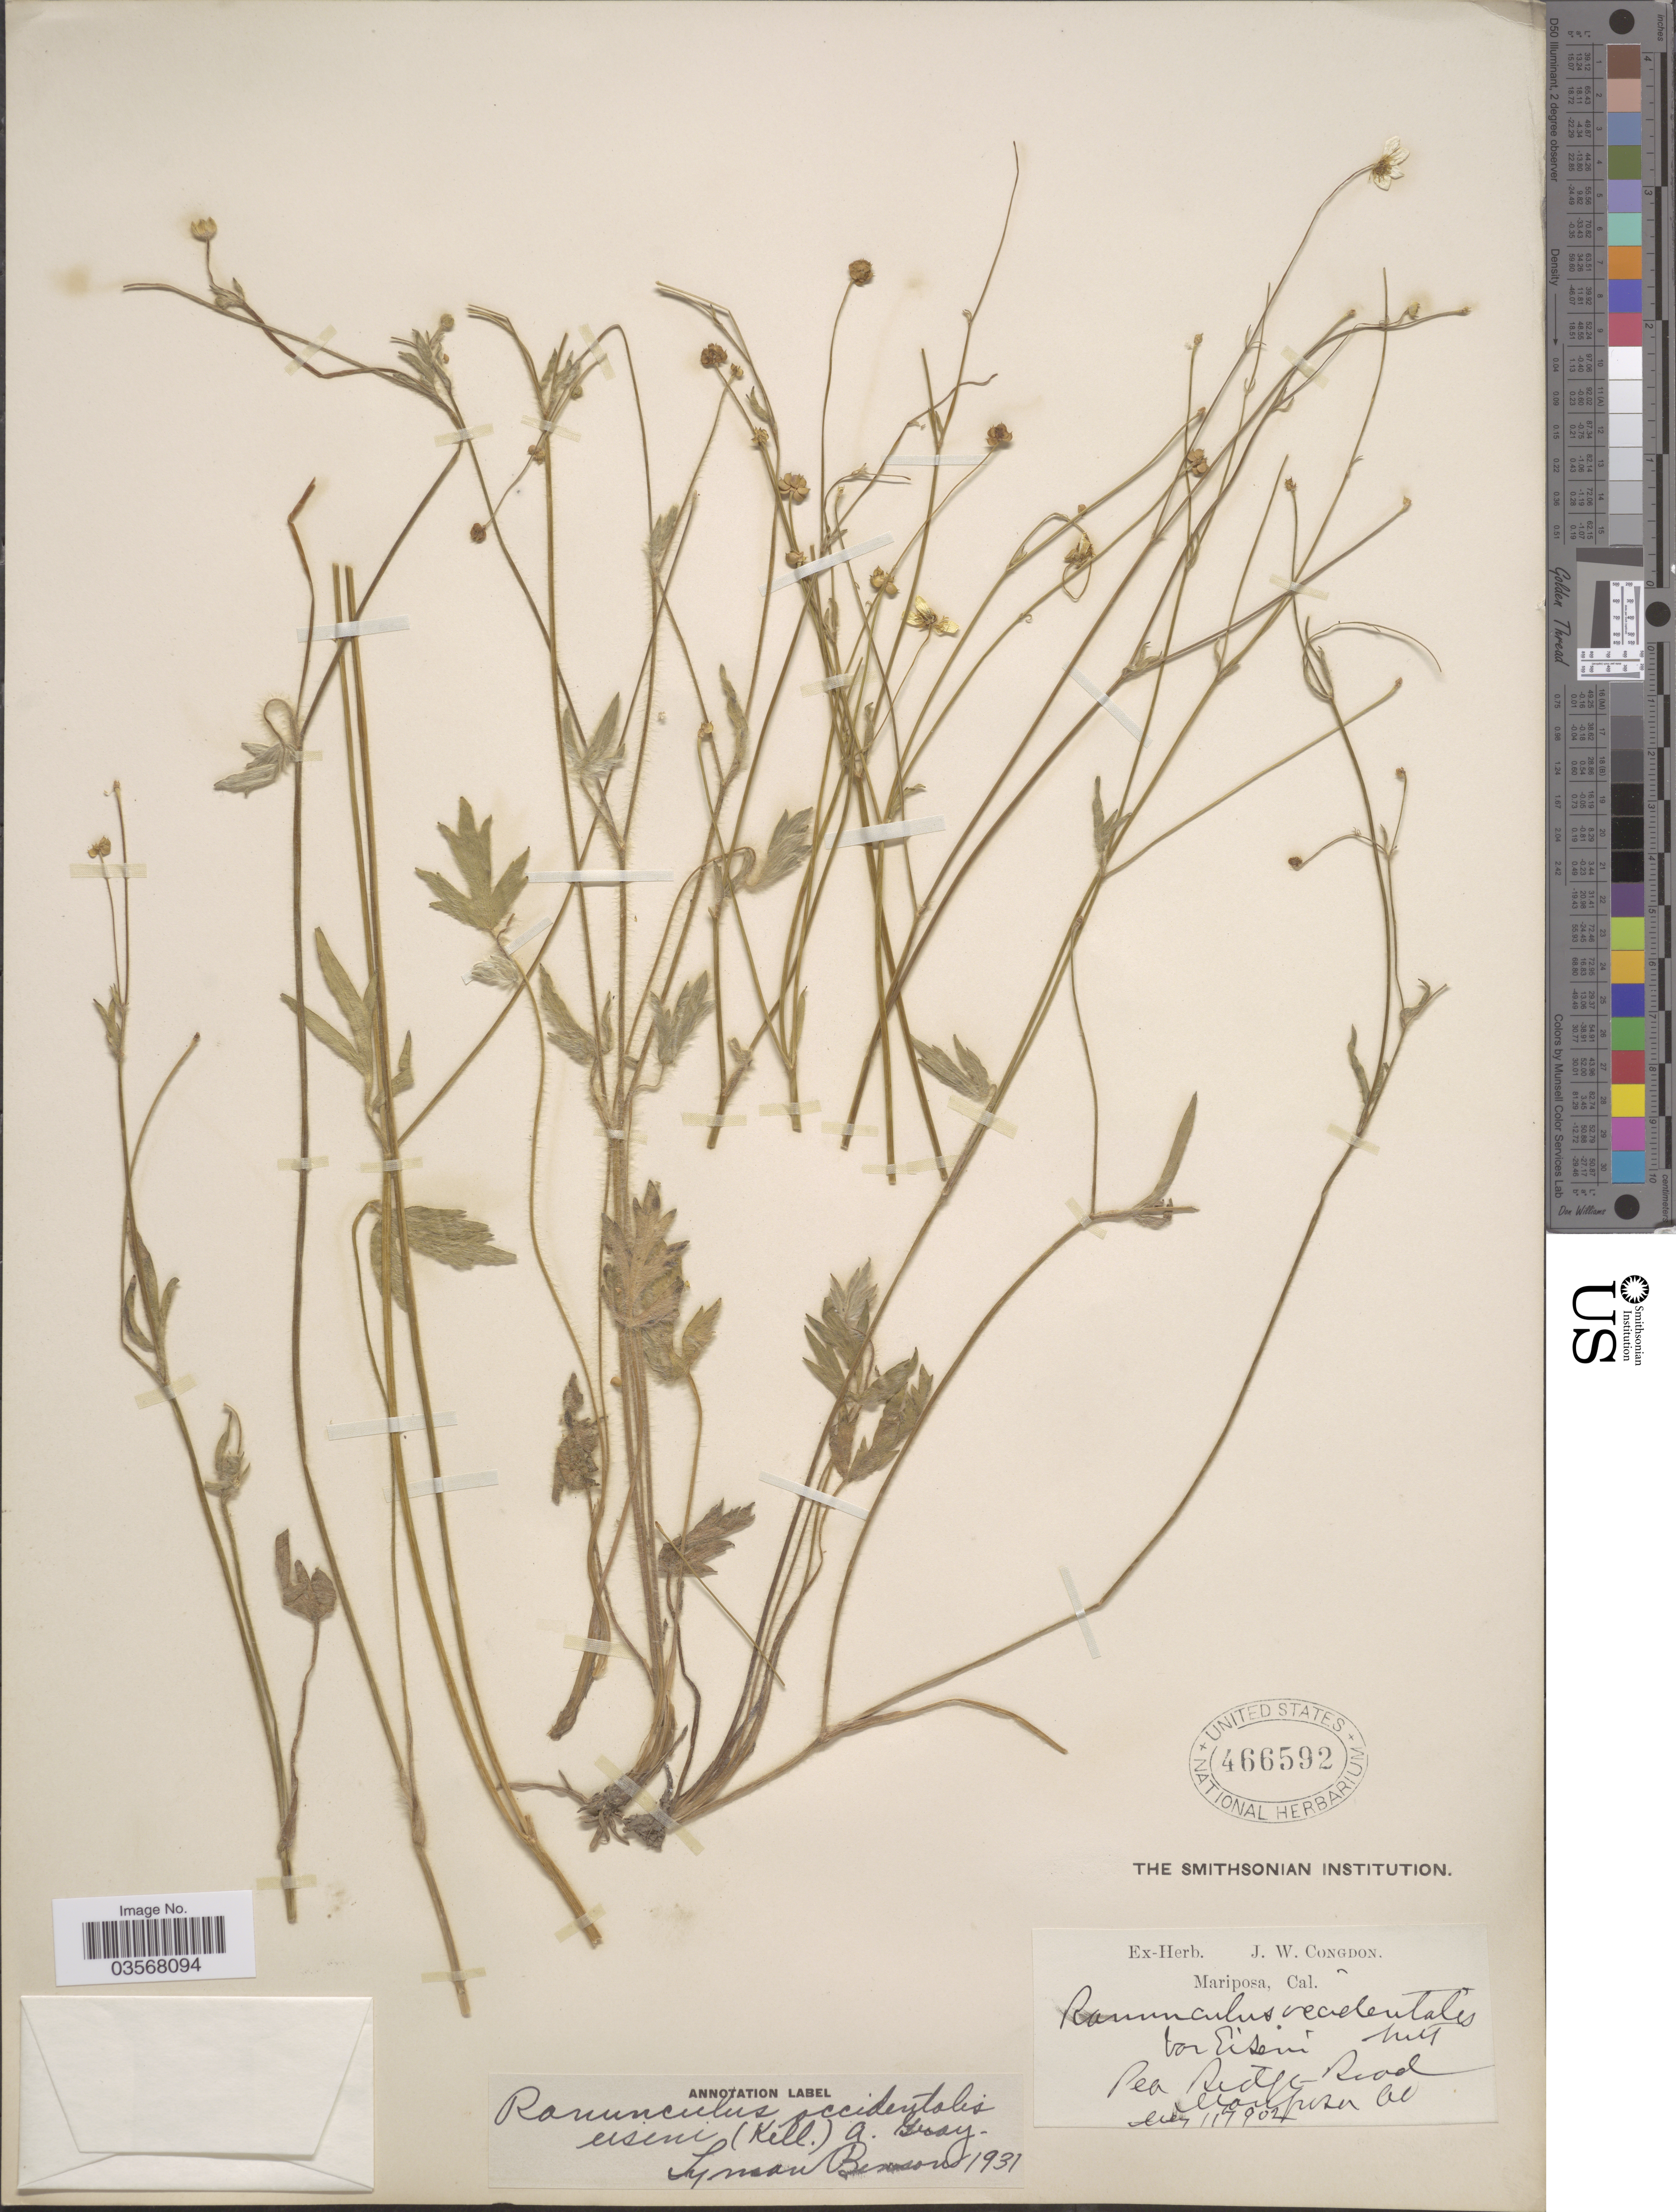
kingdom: Plantae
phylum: Tracheophyta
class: Magnoliopsida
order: Ranunculales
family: Ranunculaceae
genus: Ranunculus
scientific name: Ranunculus occidentalis var. eisenii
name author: Nutt.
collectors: ex herb. J. W. Congdon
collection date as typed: Transcribed d/m/y: 11/7/902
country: United States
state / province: California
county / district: Mariposa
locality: Pea Ridge-Road. Mariposa Co.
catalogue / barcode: US 466592